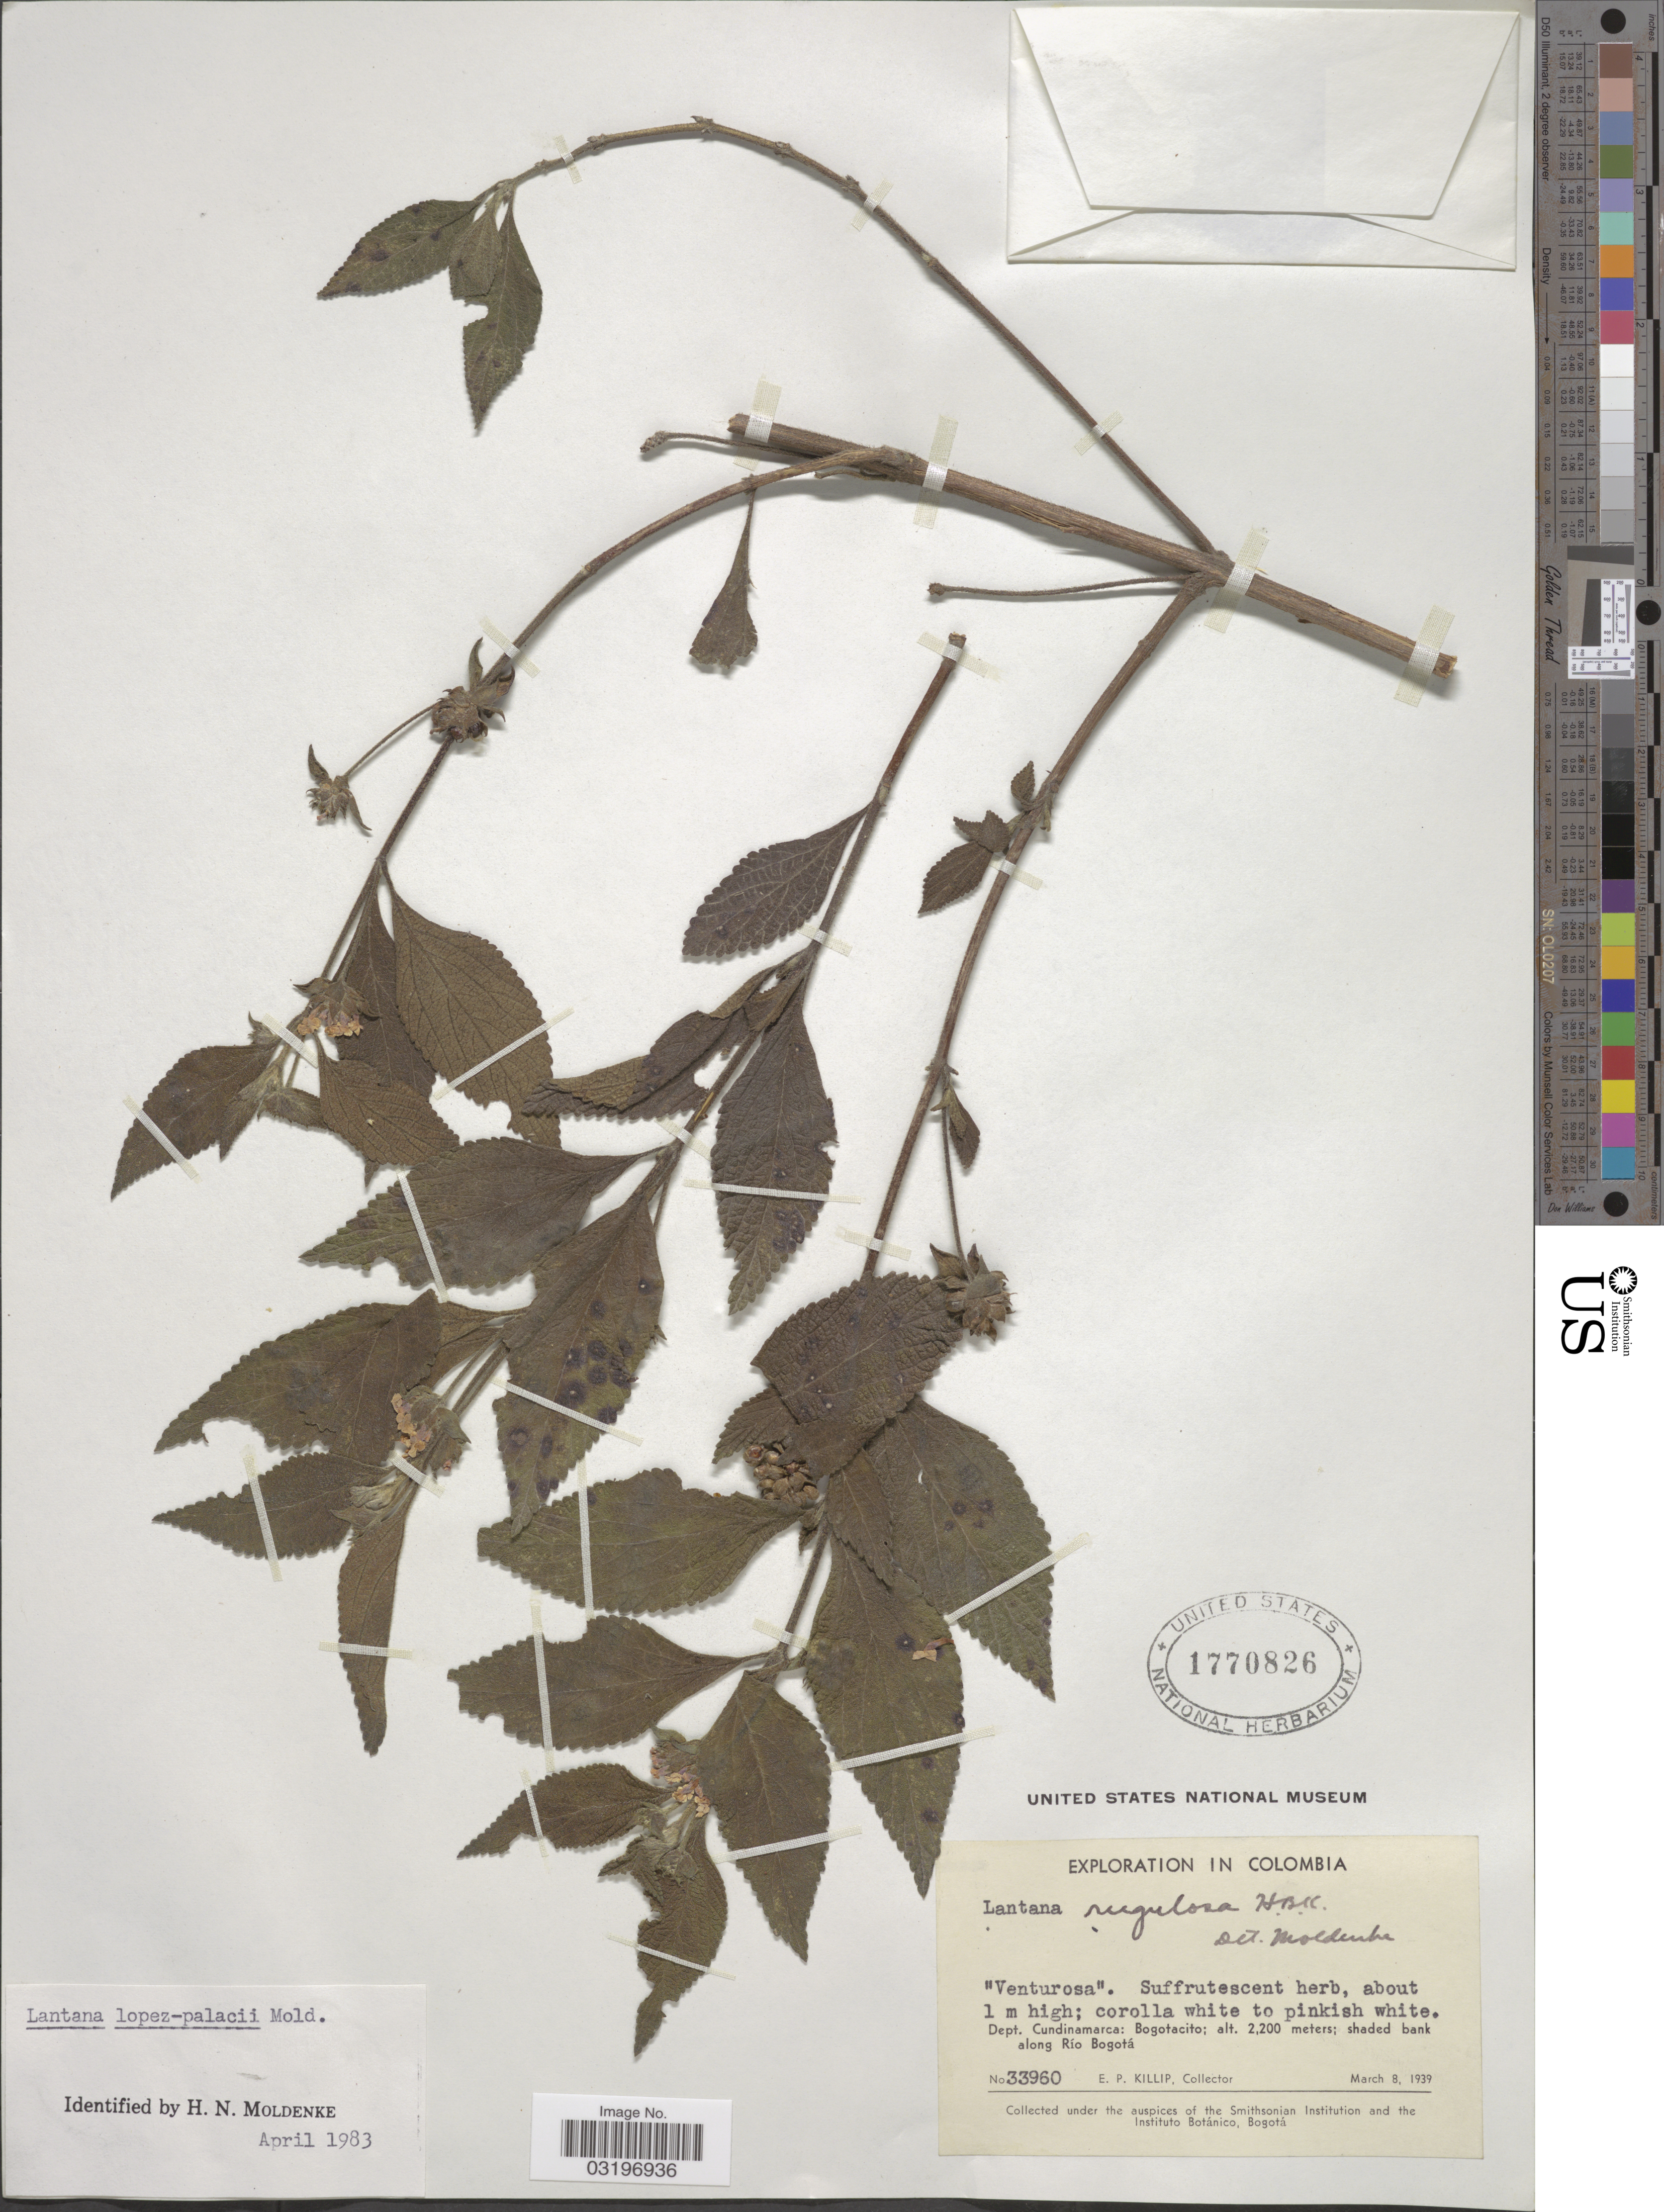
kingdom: Plantae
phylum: Tracheophyta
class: Magnoliopsida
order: Lamiales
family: Verbenaceae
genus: Lantana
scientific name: Lantana lopez-palacii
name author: Moldenke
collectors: E. P. Killip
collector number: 33960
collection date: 1939-03-08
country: Colombia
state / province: Cundinamarca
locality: Dept. Cundinamarca: Bogotacito; shaded bank along Río Bogotá.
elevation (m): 2200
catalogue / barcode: US 1770826